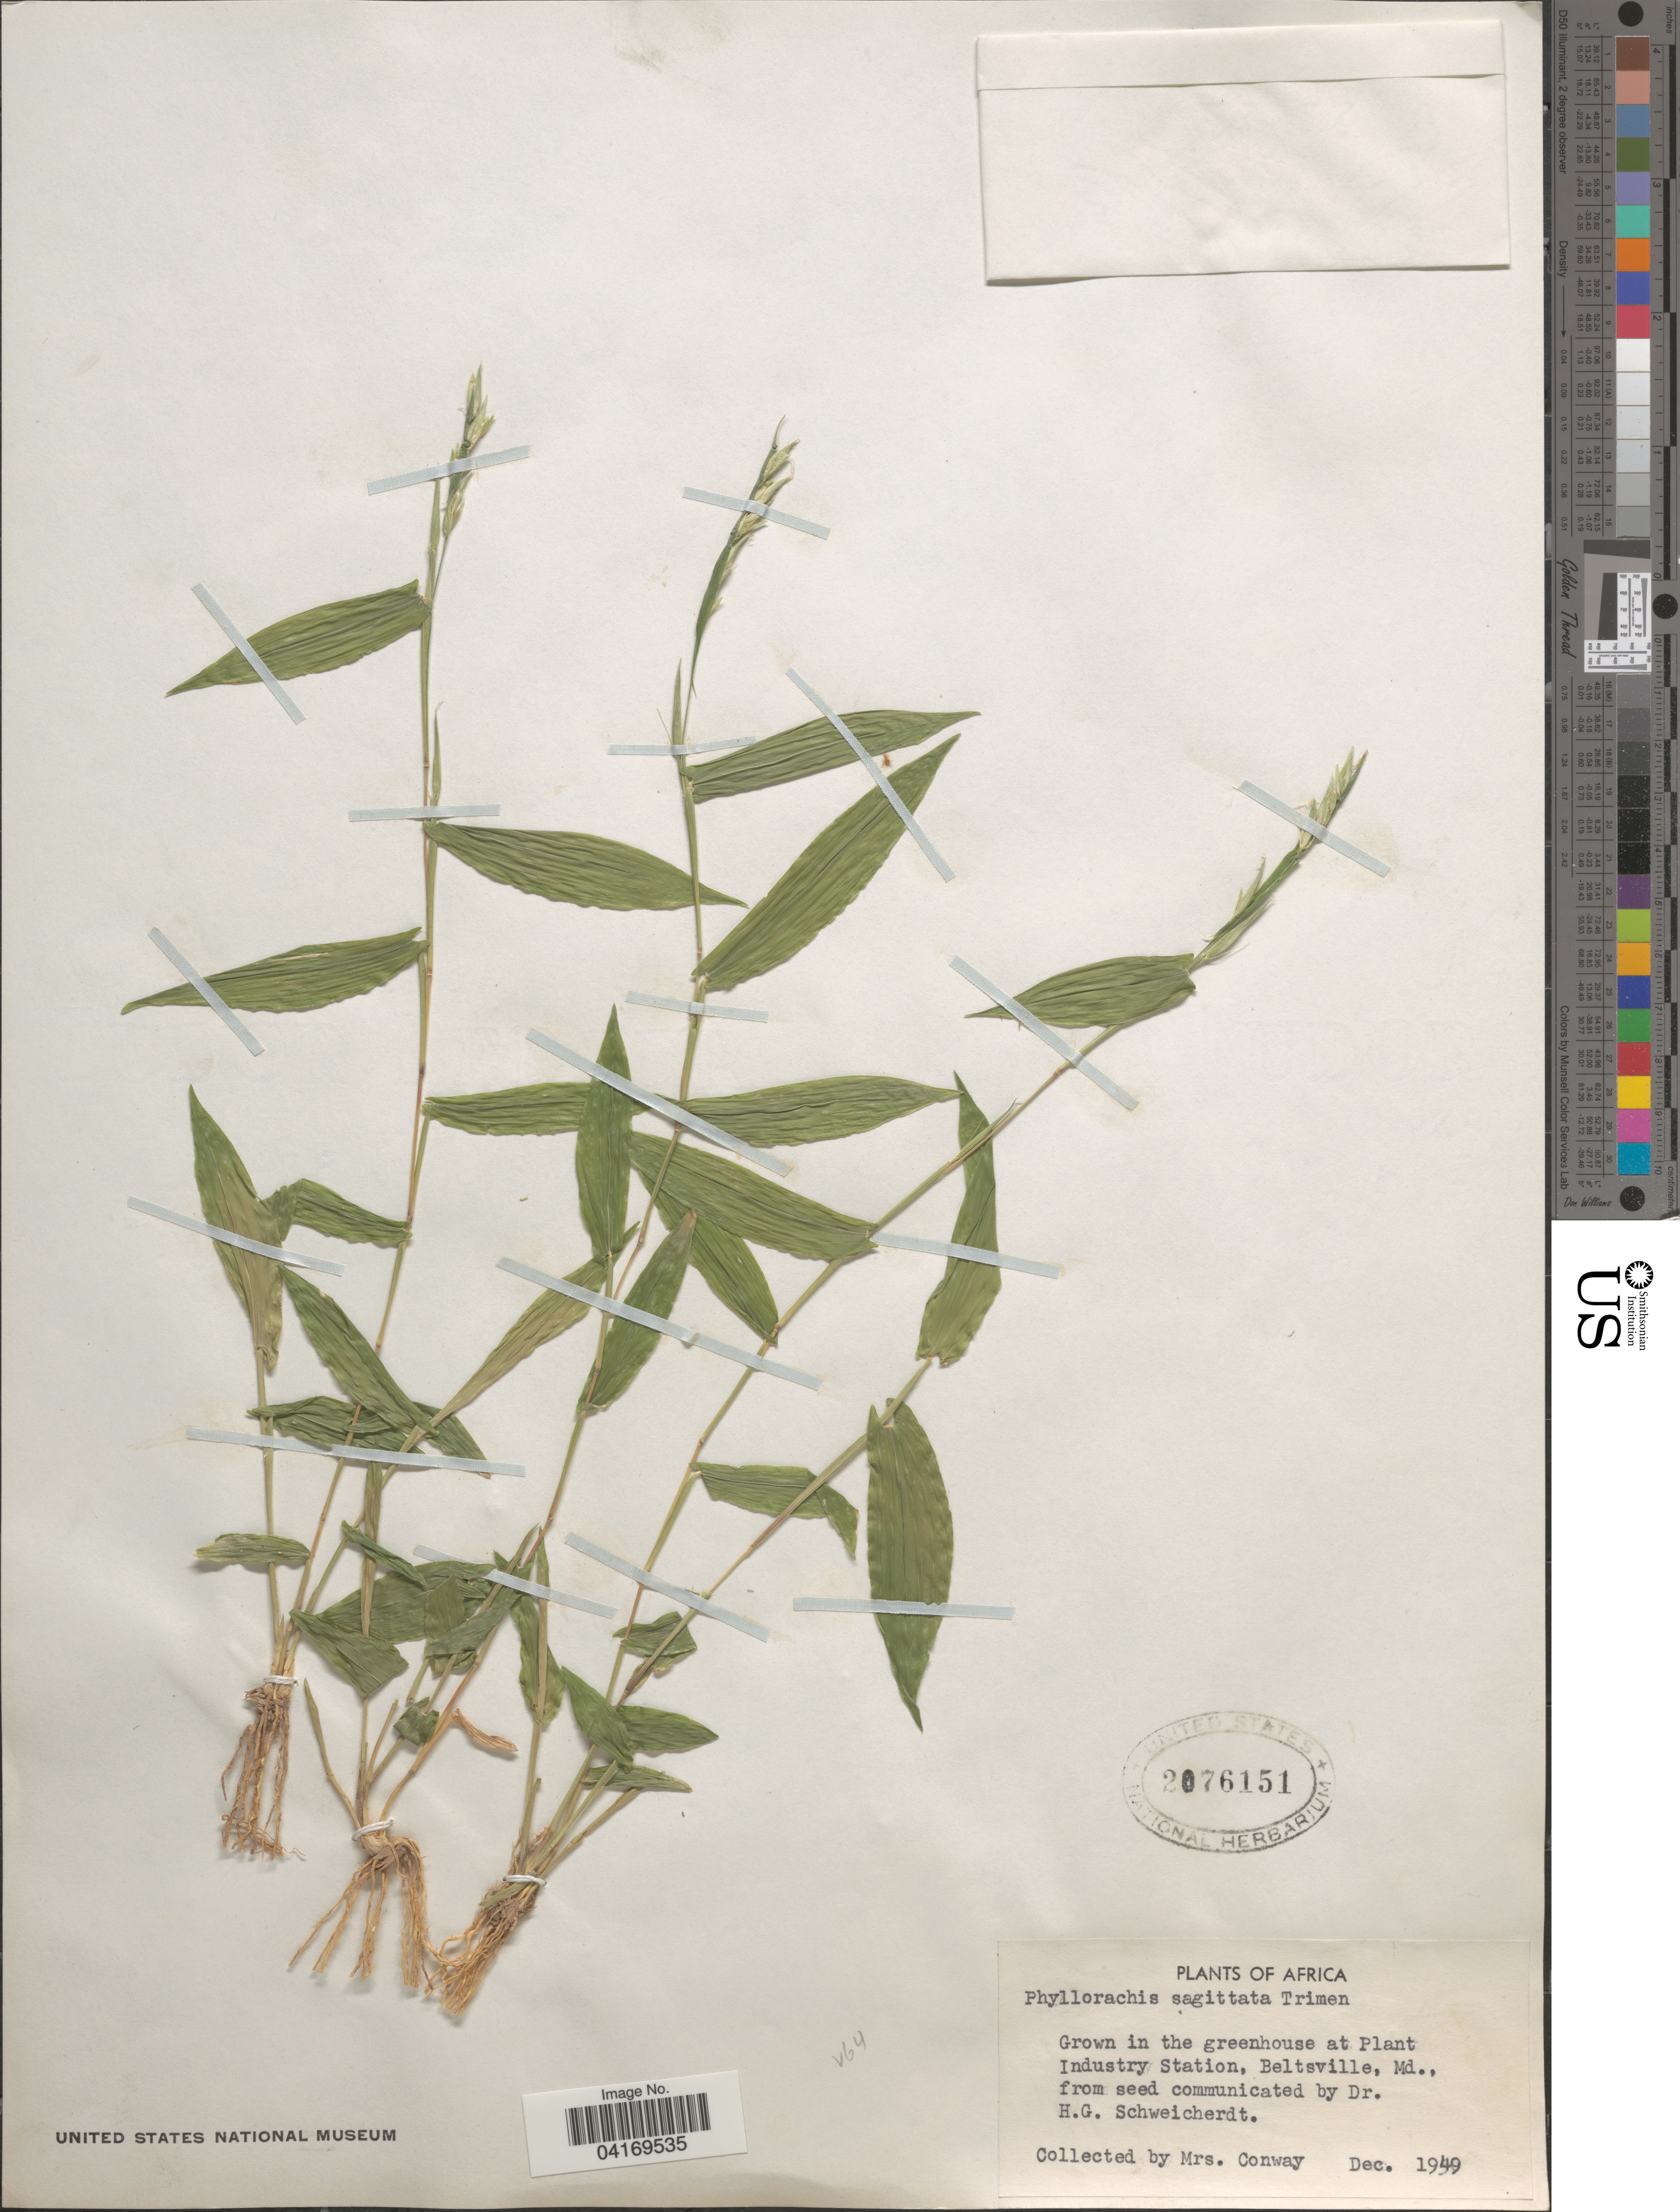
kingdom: Plantae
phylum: Tracheophyta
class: Liliopsida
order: Poales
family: Poaceae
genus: Phyllorachis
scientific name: Phyllorachis sagittata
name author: Trimen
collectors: Conway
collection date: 1949-12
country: United States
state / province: Maryland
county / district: Prince George's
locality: In the greenhouse at Plant Industry Station, Beltsville.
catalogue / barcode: US 2076151